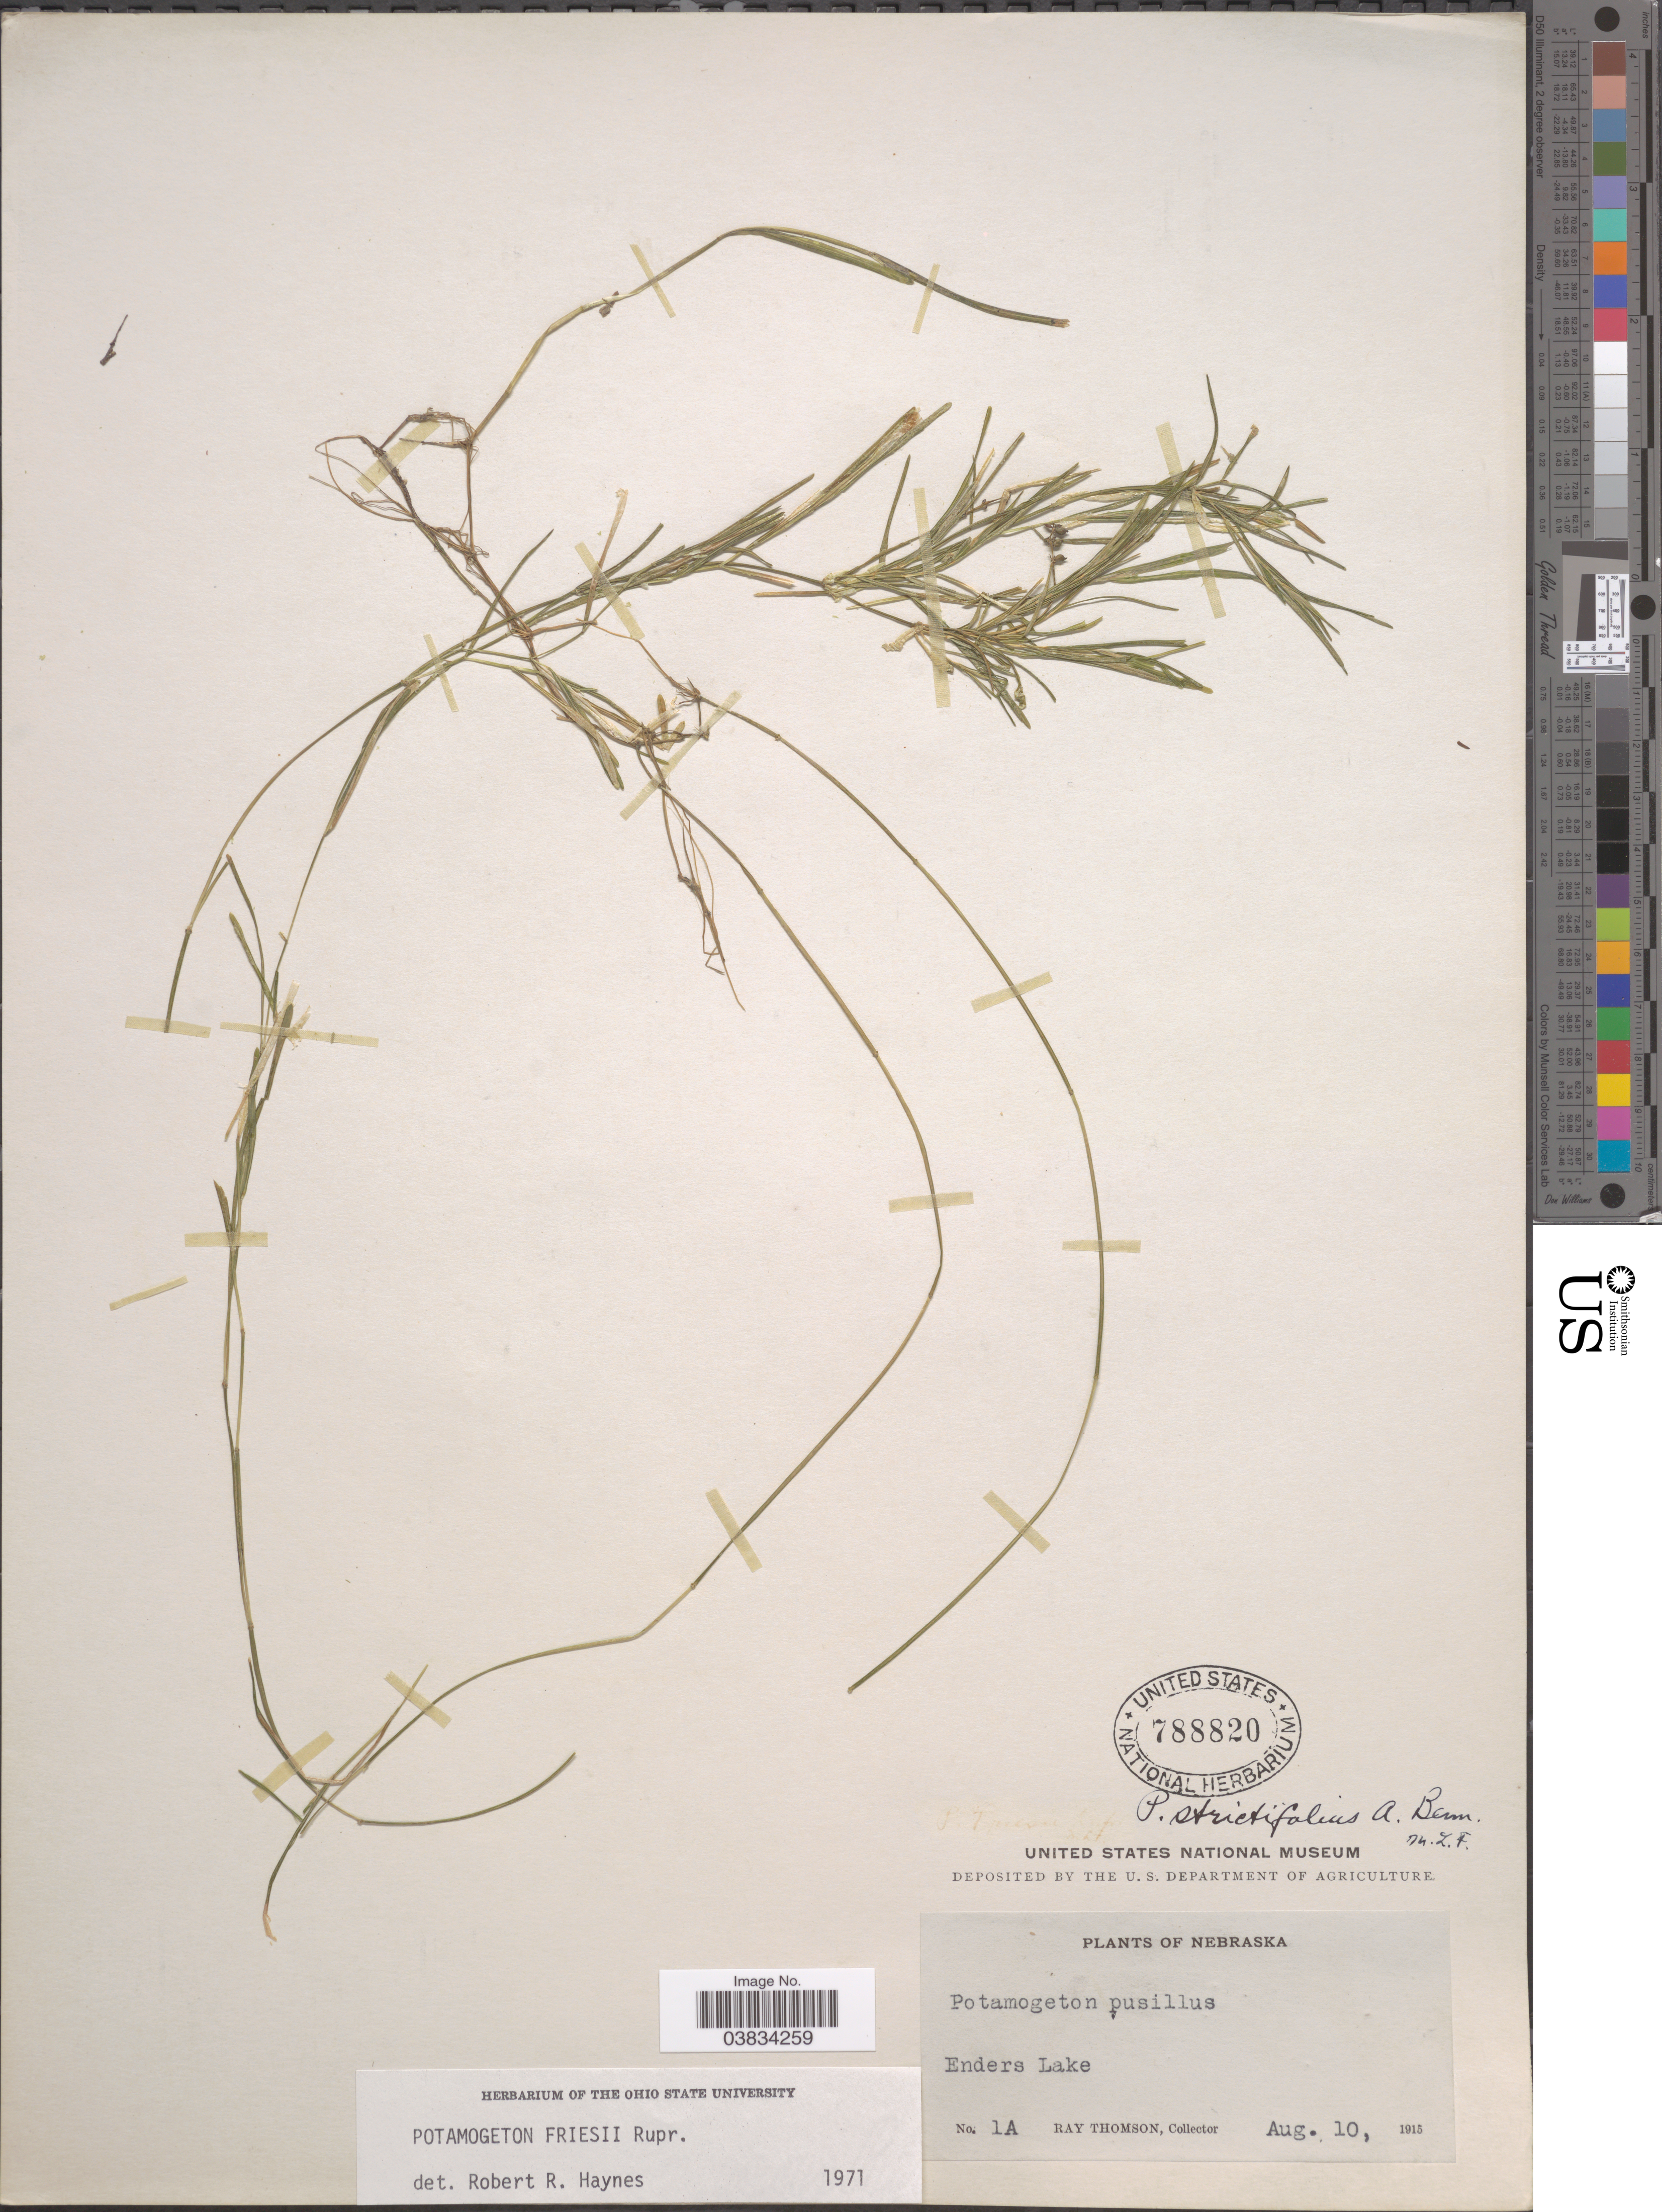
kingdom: Plantae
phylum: Tracheophyta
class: Liliopsida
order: Alismatales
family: Potamogetonaceae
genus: Potamogeton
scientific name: Potamogeton friesii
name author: Rupr.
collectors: R. Thomson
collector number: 1A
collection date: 1915-08-10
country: United States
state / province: Nebraska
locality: Enders Lake.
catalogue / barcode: US 788820